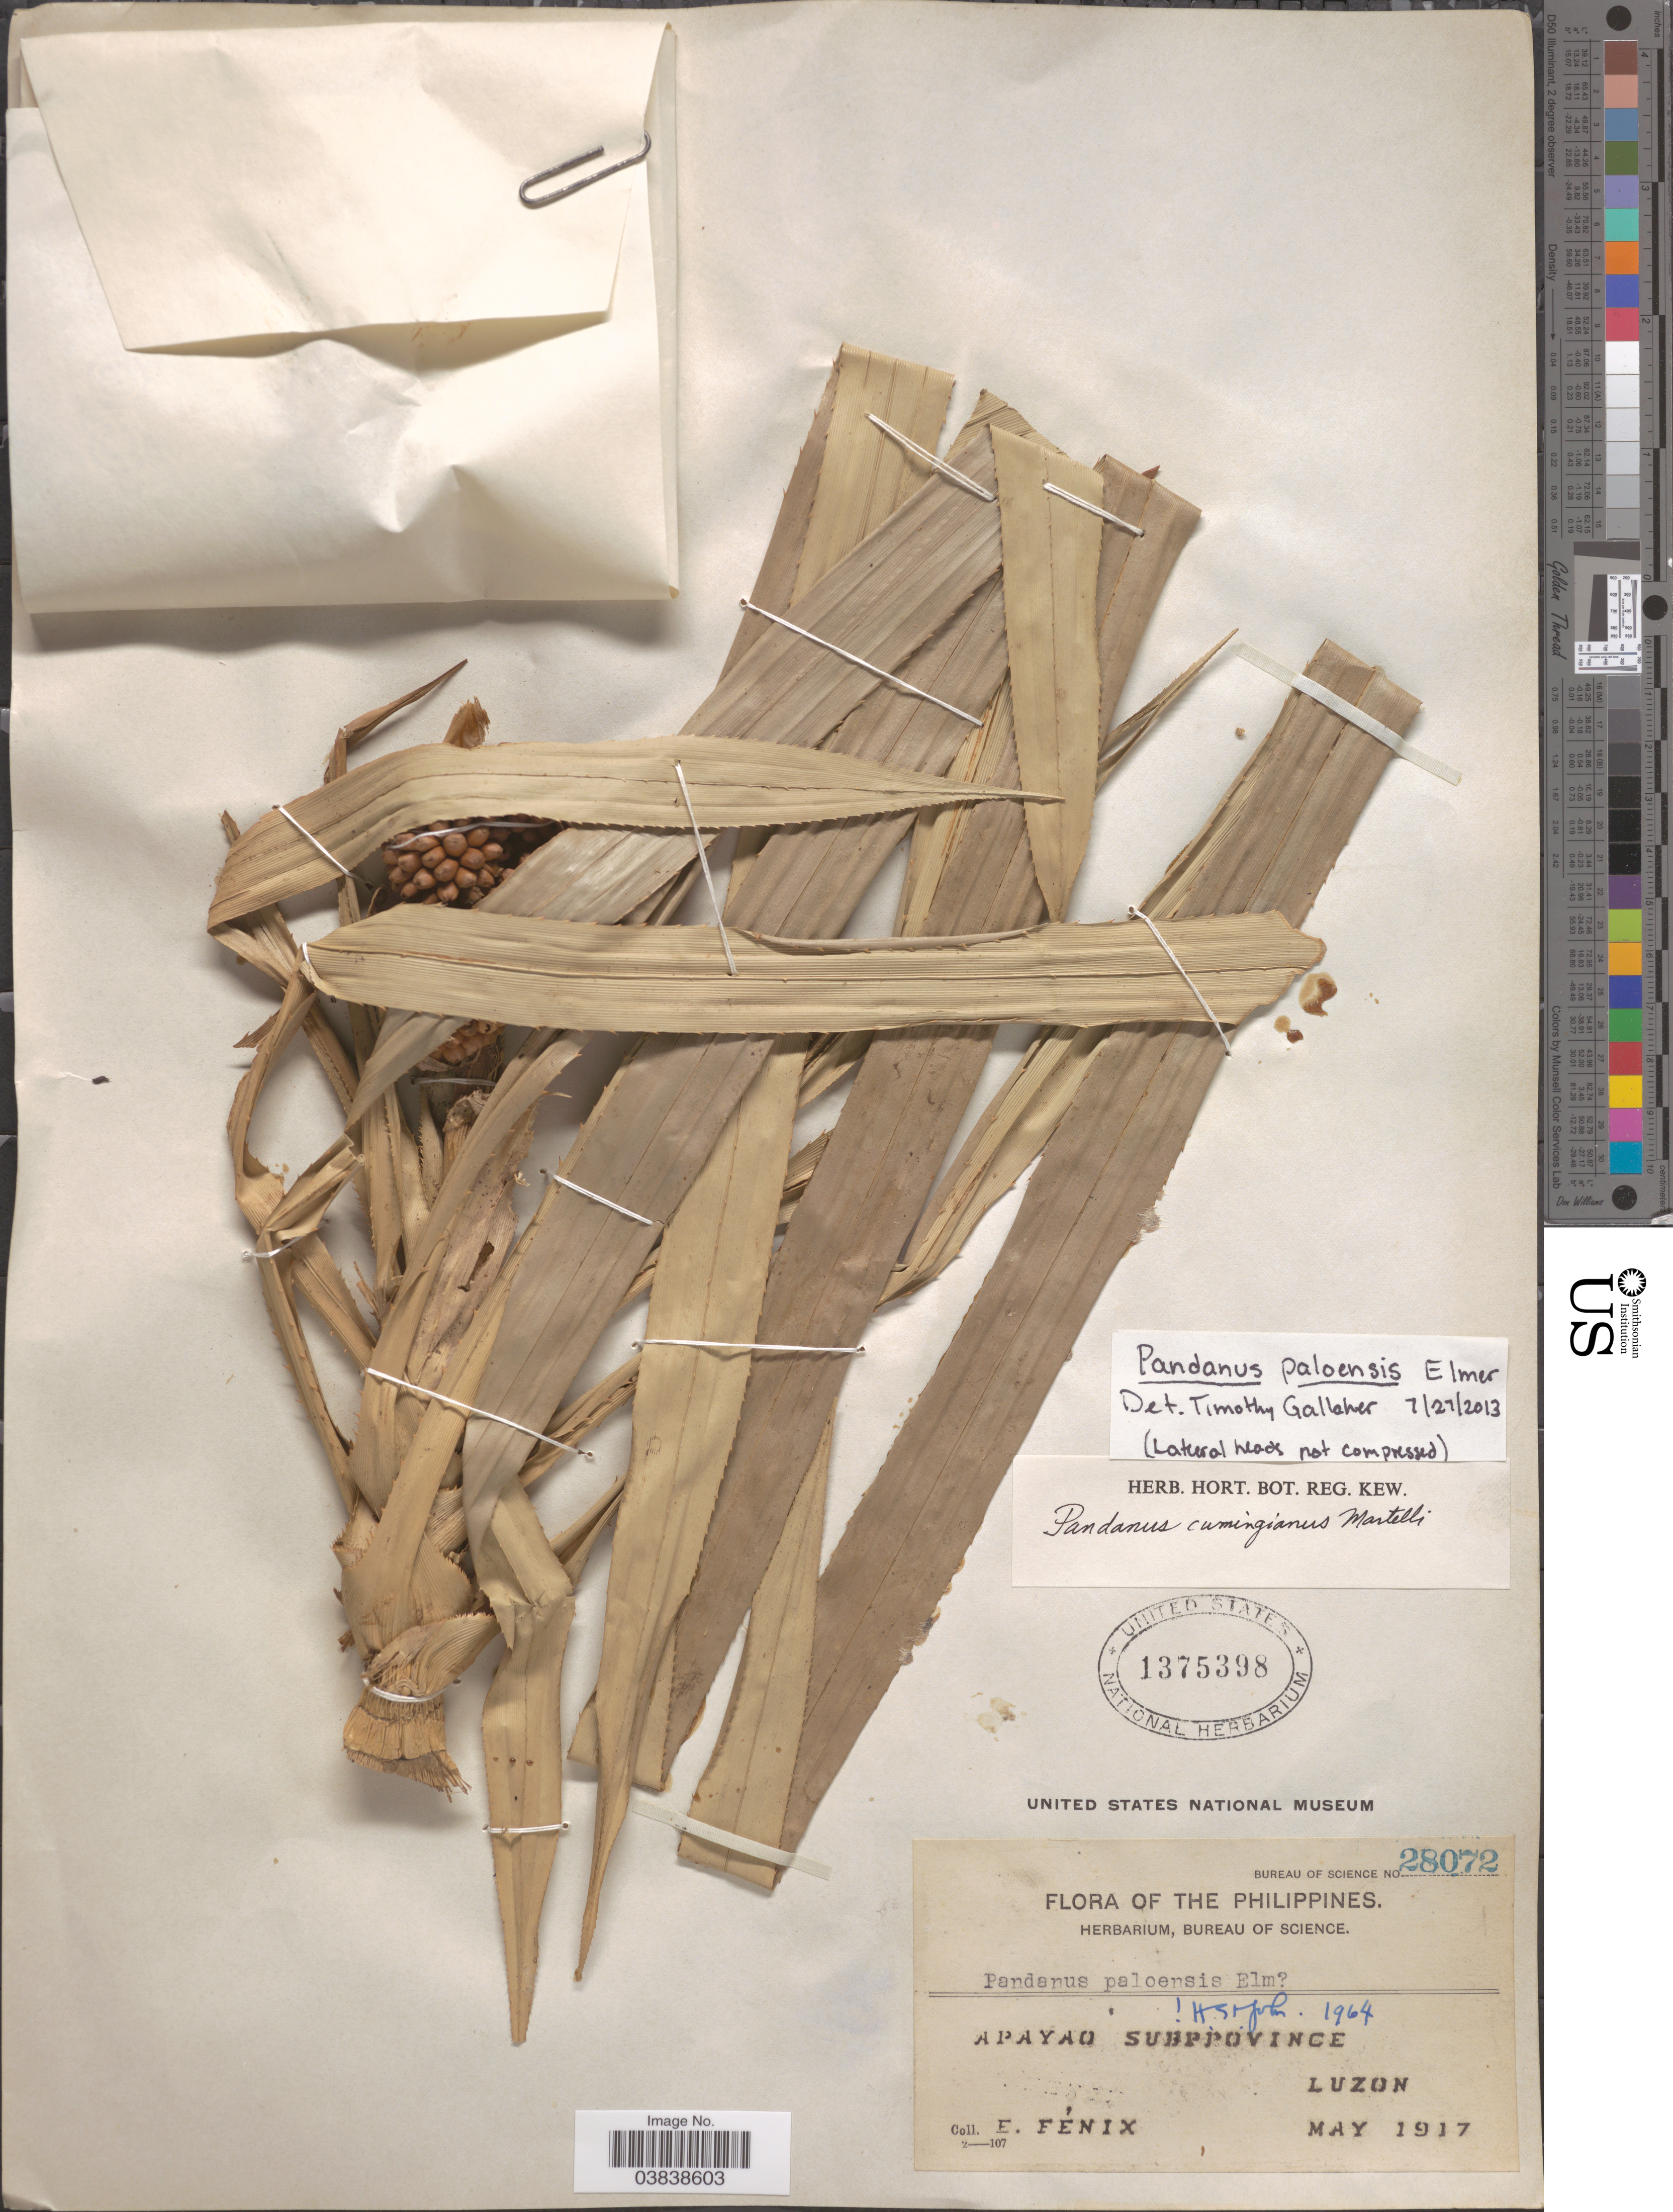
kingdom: Plantae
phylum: Tracheophyta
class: Liliopsida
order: Pandanales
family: Pandanaceae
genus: Pandanus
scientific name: Pandanus paloensis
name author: Elmer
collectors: E. Fénix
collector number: Bureau of Science 28072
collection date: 1917-05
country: Philippines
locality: Apayao Subprovince, Luzon.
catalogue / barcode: US 1375398